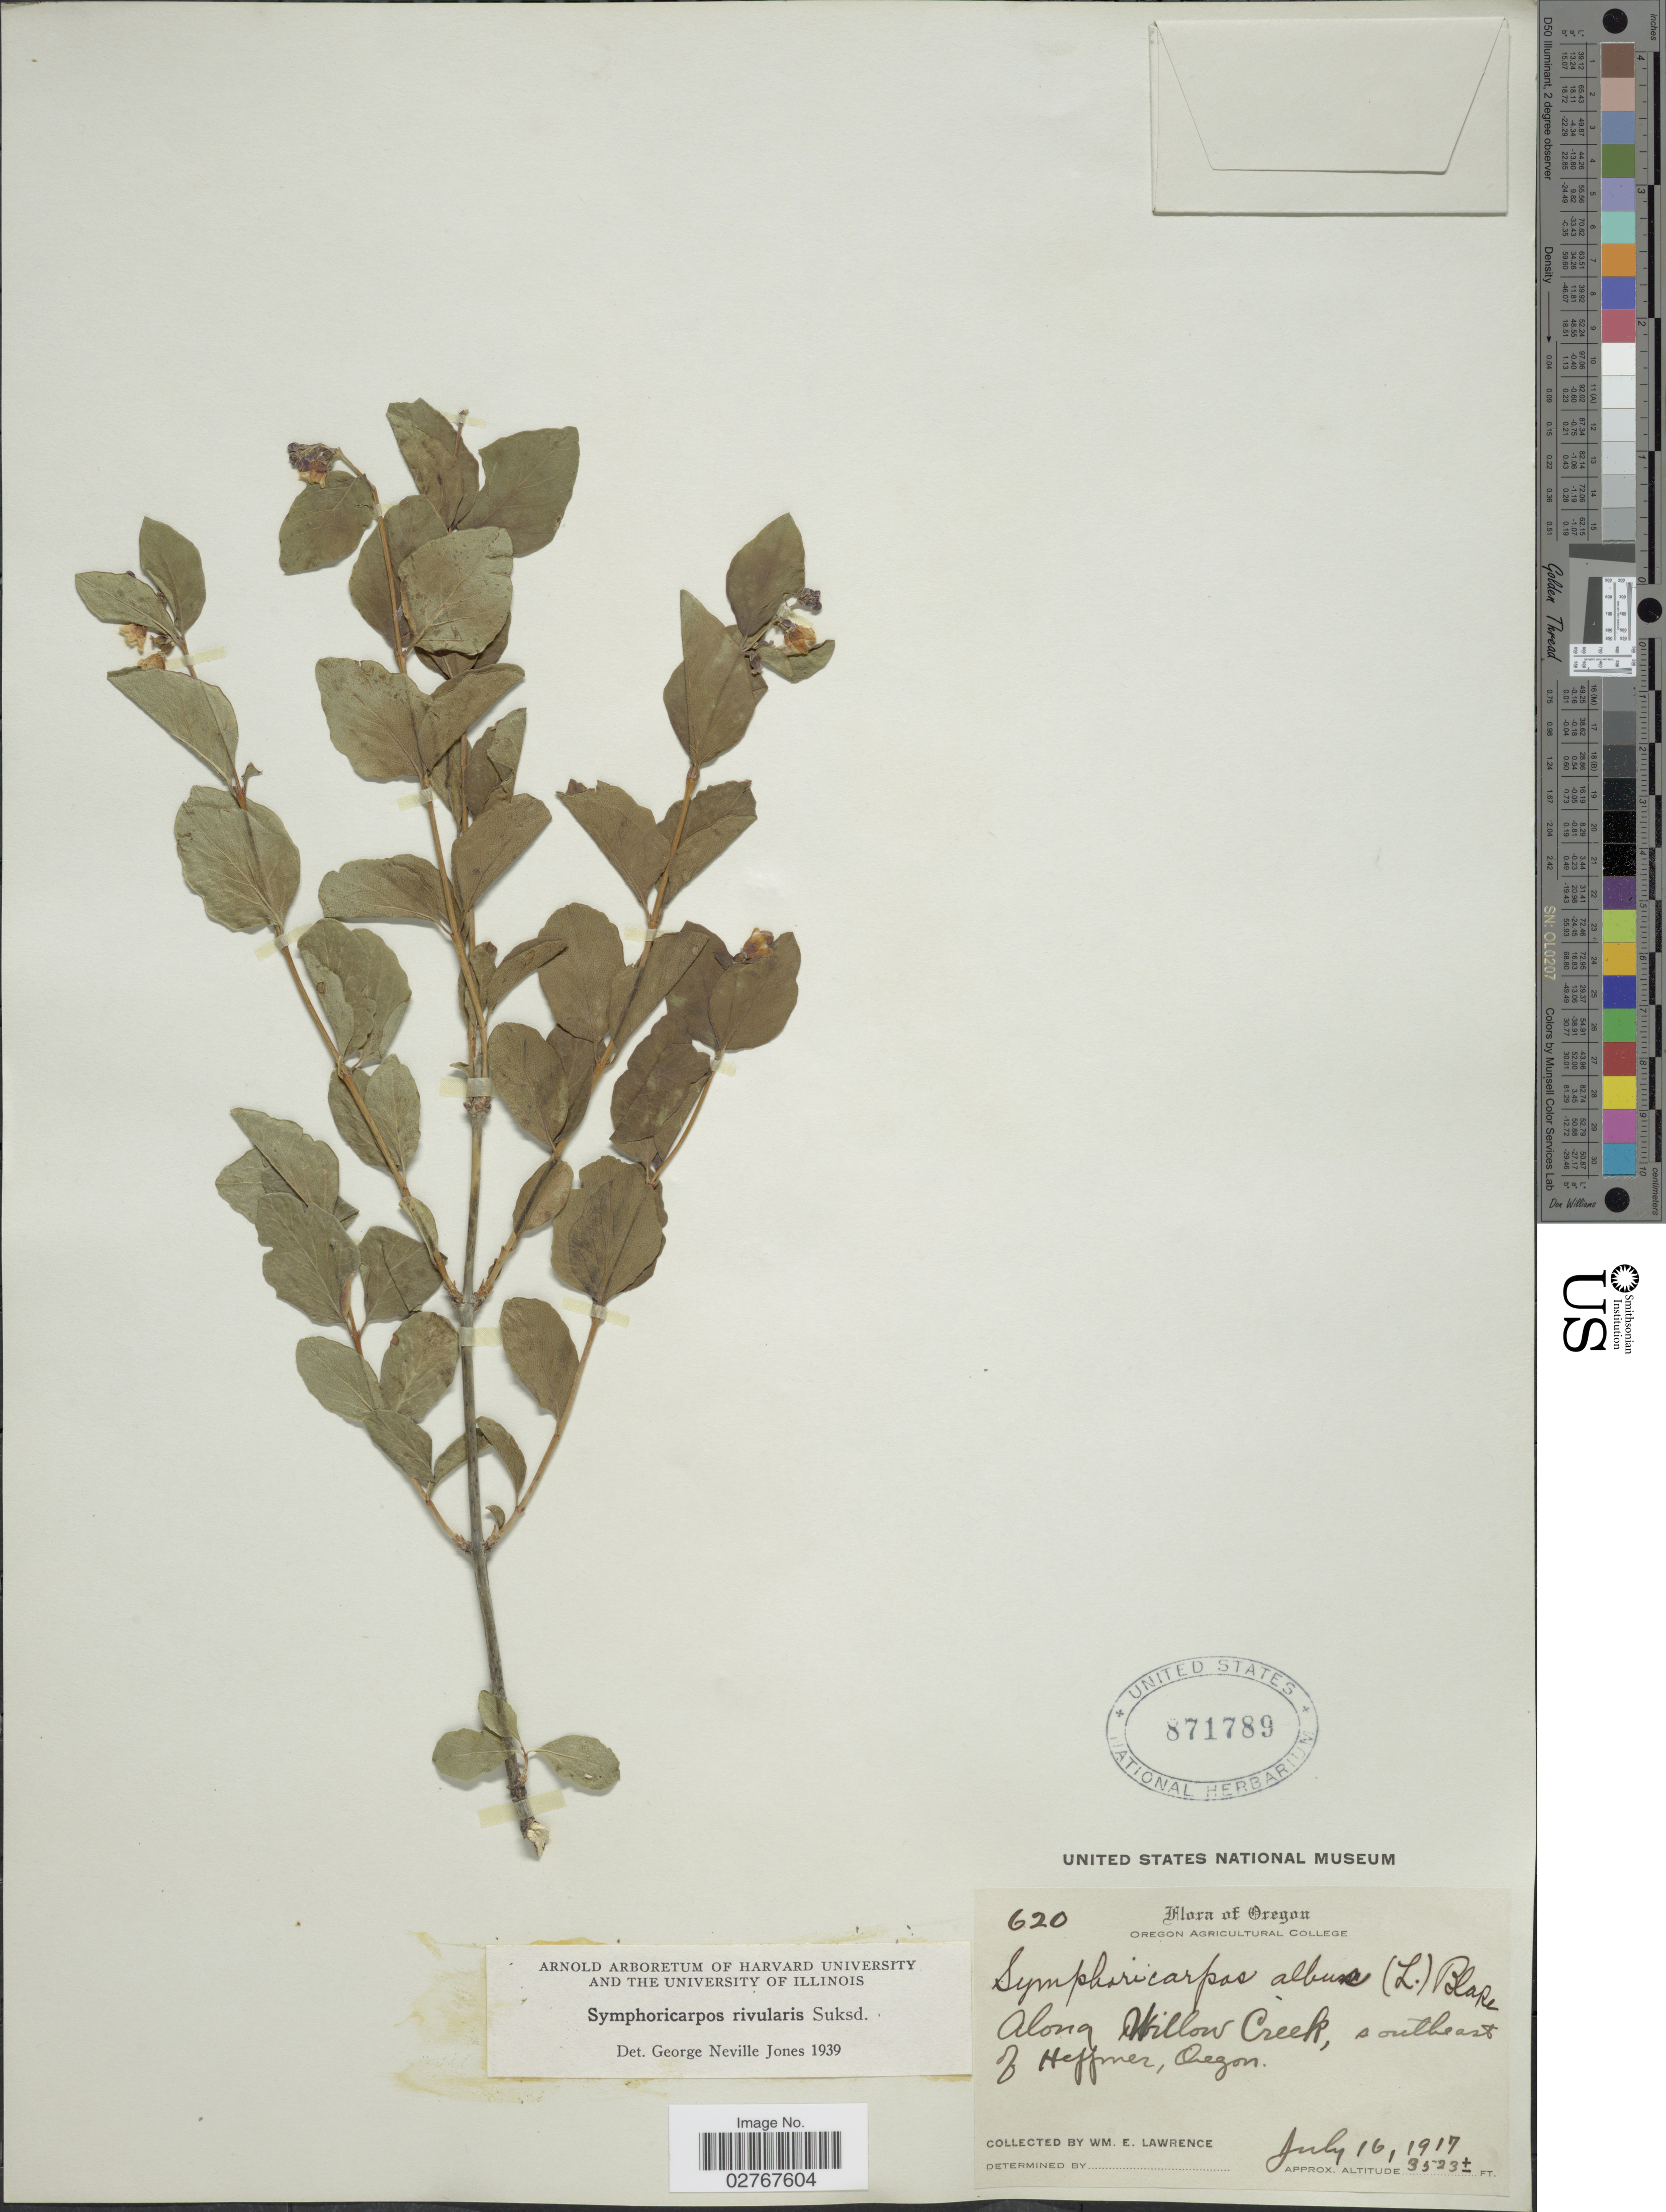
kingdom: Plantae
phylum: Tracheophyta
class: Magnoliopsida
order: Dipsacales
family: Caprifoliaceae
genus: Symphoricarpos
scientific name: Symphoricarpos rivularis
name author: Suksd.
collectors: W. Lawrence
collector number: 620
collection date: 1917-07-16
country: United States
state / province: Oregon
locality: Along Willow Creek, southeast of Heffmer.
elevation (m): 1074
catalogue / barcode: US 871789